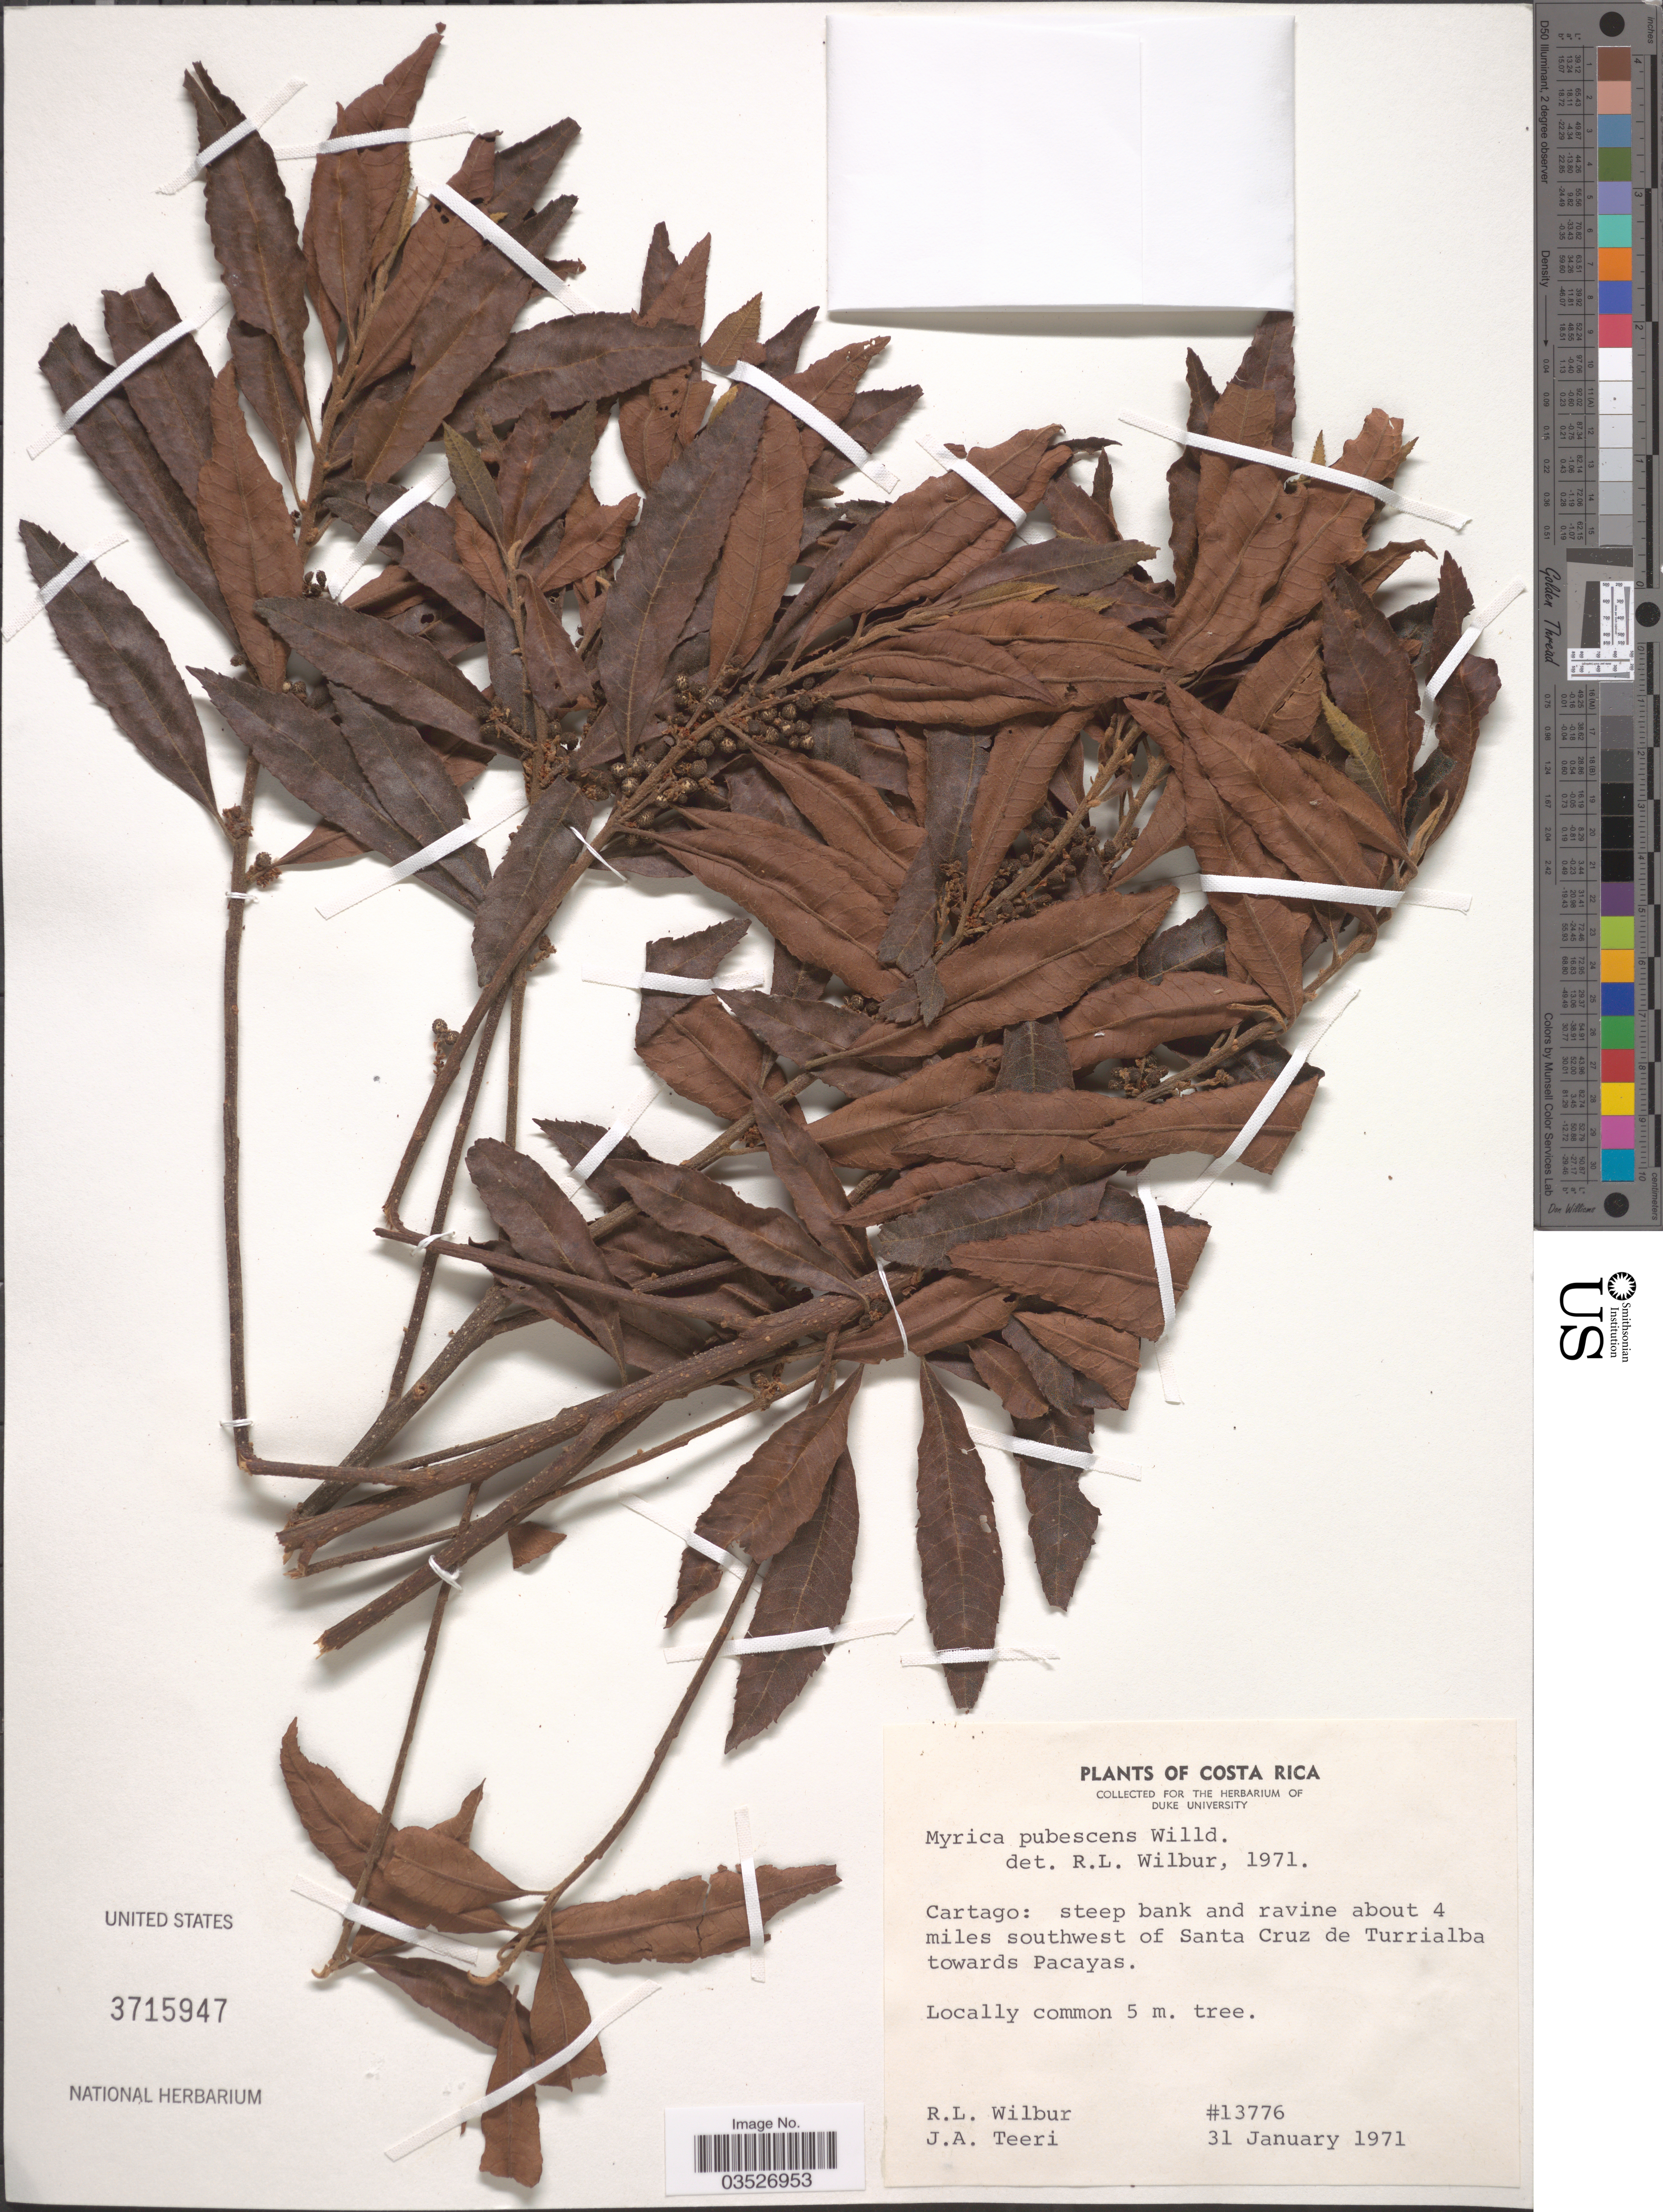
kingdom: Plantae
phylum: Tracheophyta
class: Magnoliopsida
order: Fagales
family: Myricaceae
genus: Myrica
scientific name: Myrica pubescens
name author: Humb. & Bonpl. ex Willd.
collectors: R. L. Wilbur & J. Teeri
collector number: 13776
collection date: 1971-01-31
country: Costa Rica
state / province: Cartago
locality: Steep bank and ravine about 4 miles southwest of Santa Cruz de Turrialba towards Pacayas.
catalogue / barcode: US 3715947